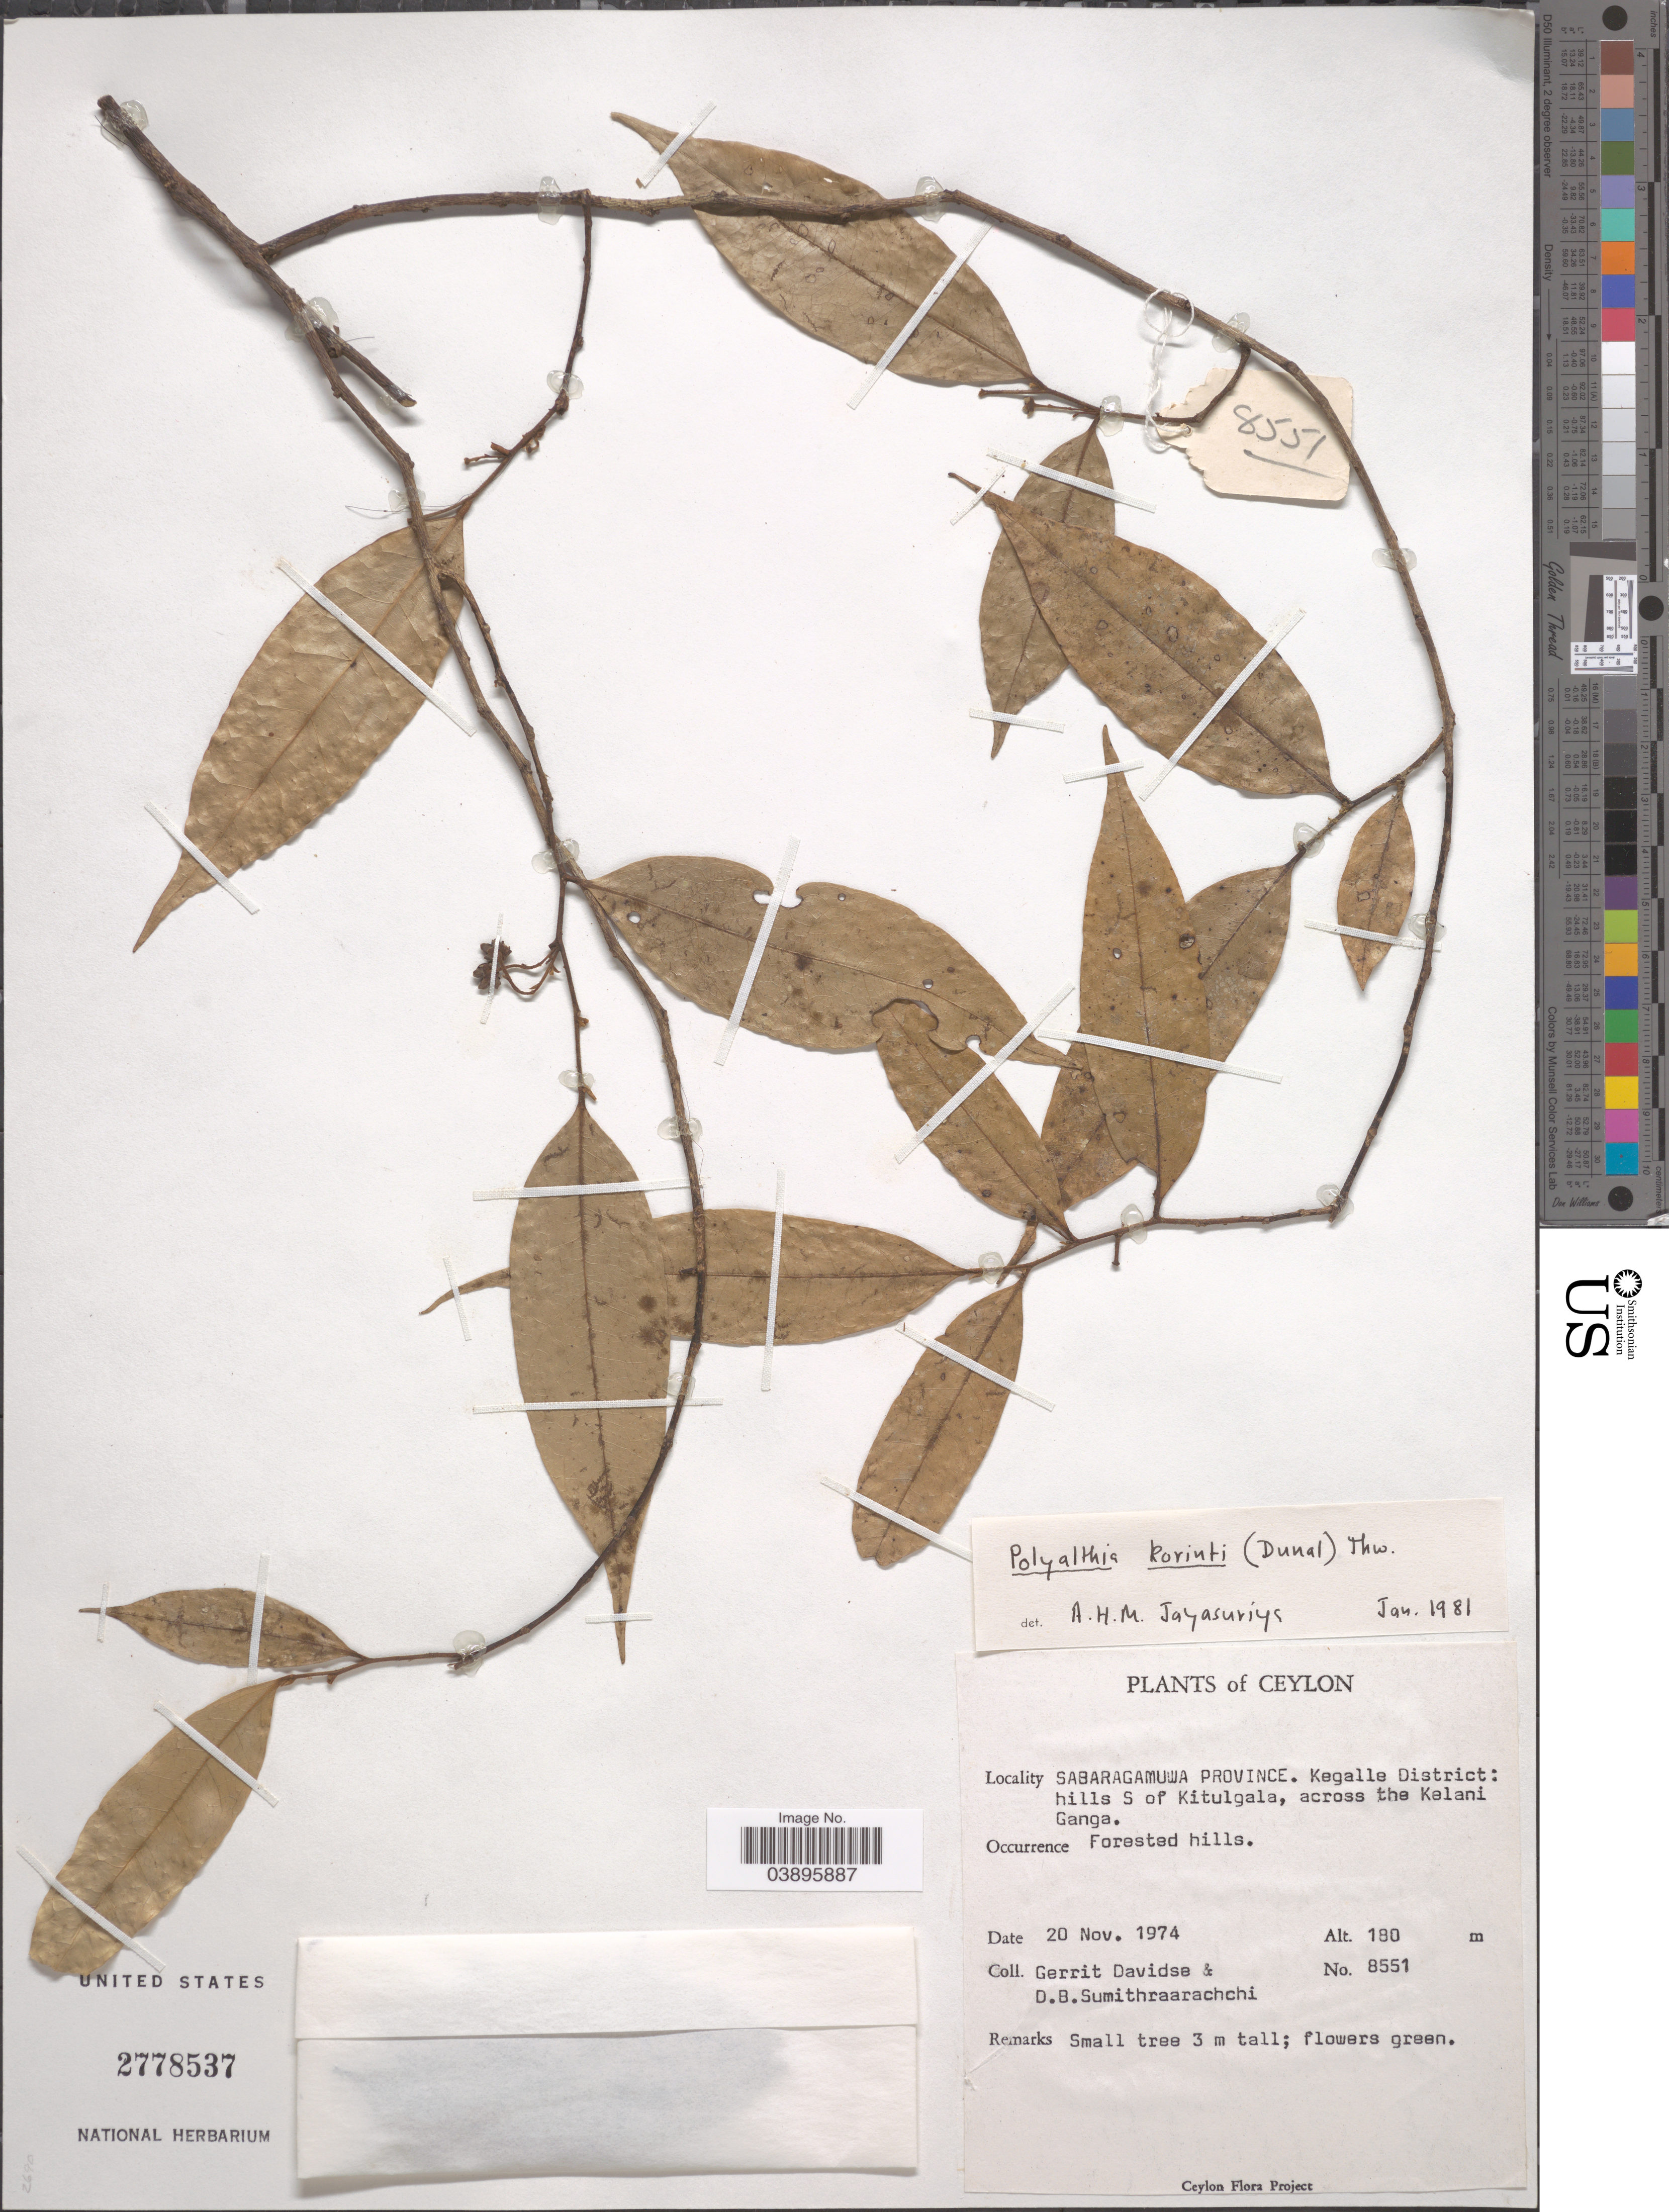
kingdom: Plantae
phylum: Tracheophyta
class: Magnoliopsida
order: Magnoliales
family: Annonaceae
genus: Polyalthia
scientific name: Polyalthia korinti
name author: (Dunal) Thwaites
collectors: G. Davidse & D. B. Sumithraarachchi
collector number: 8551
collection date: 1974-11-20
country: Sri Lanka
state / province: Sabaragamuwa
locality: Ceylon. Kegalle District: hills S of Kitulgala, across the Kelani Ganga.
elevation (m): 180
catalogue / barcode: US 2778537